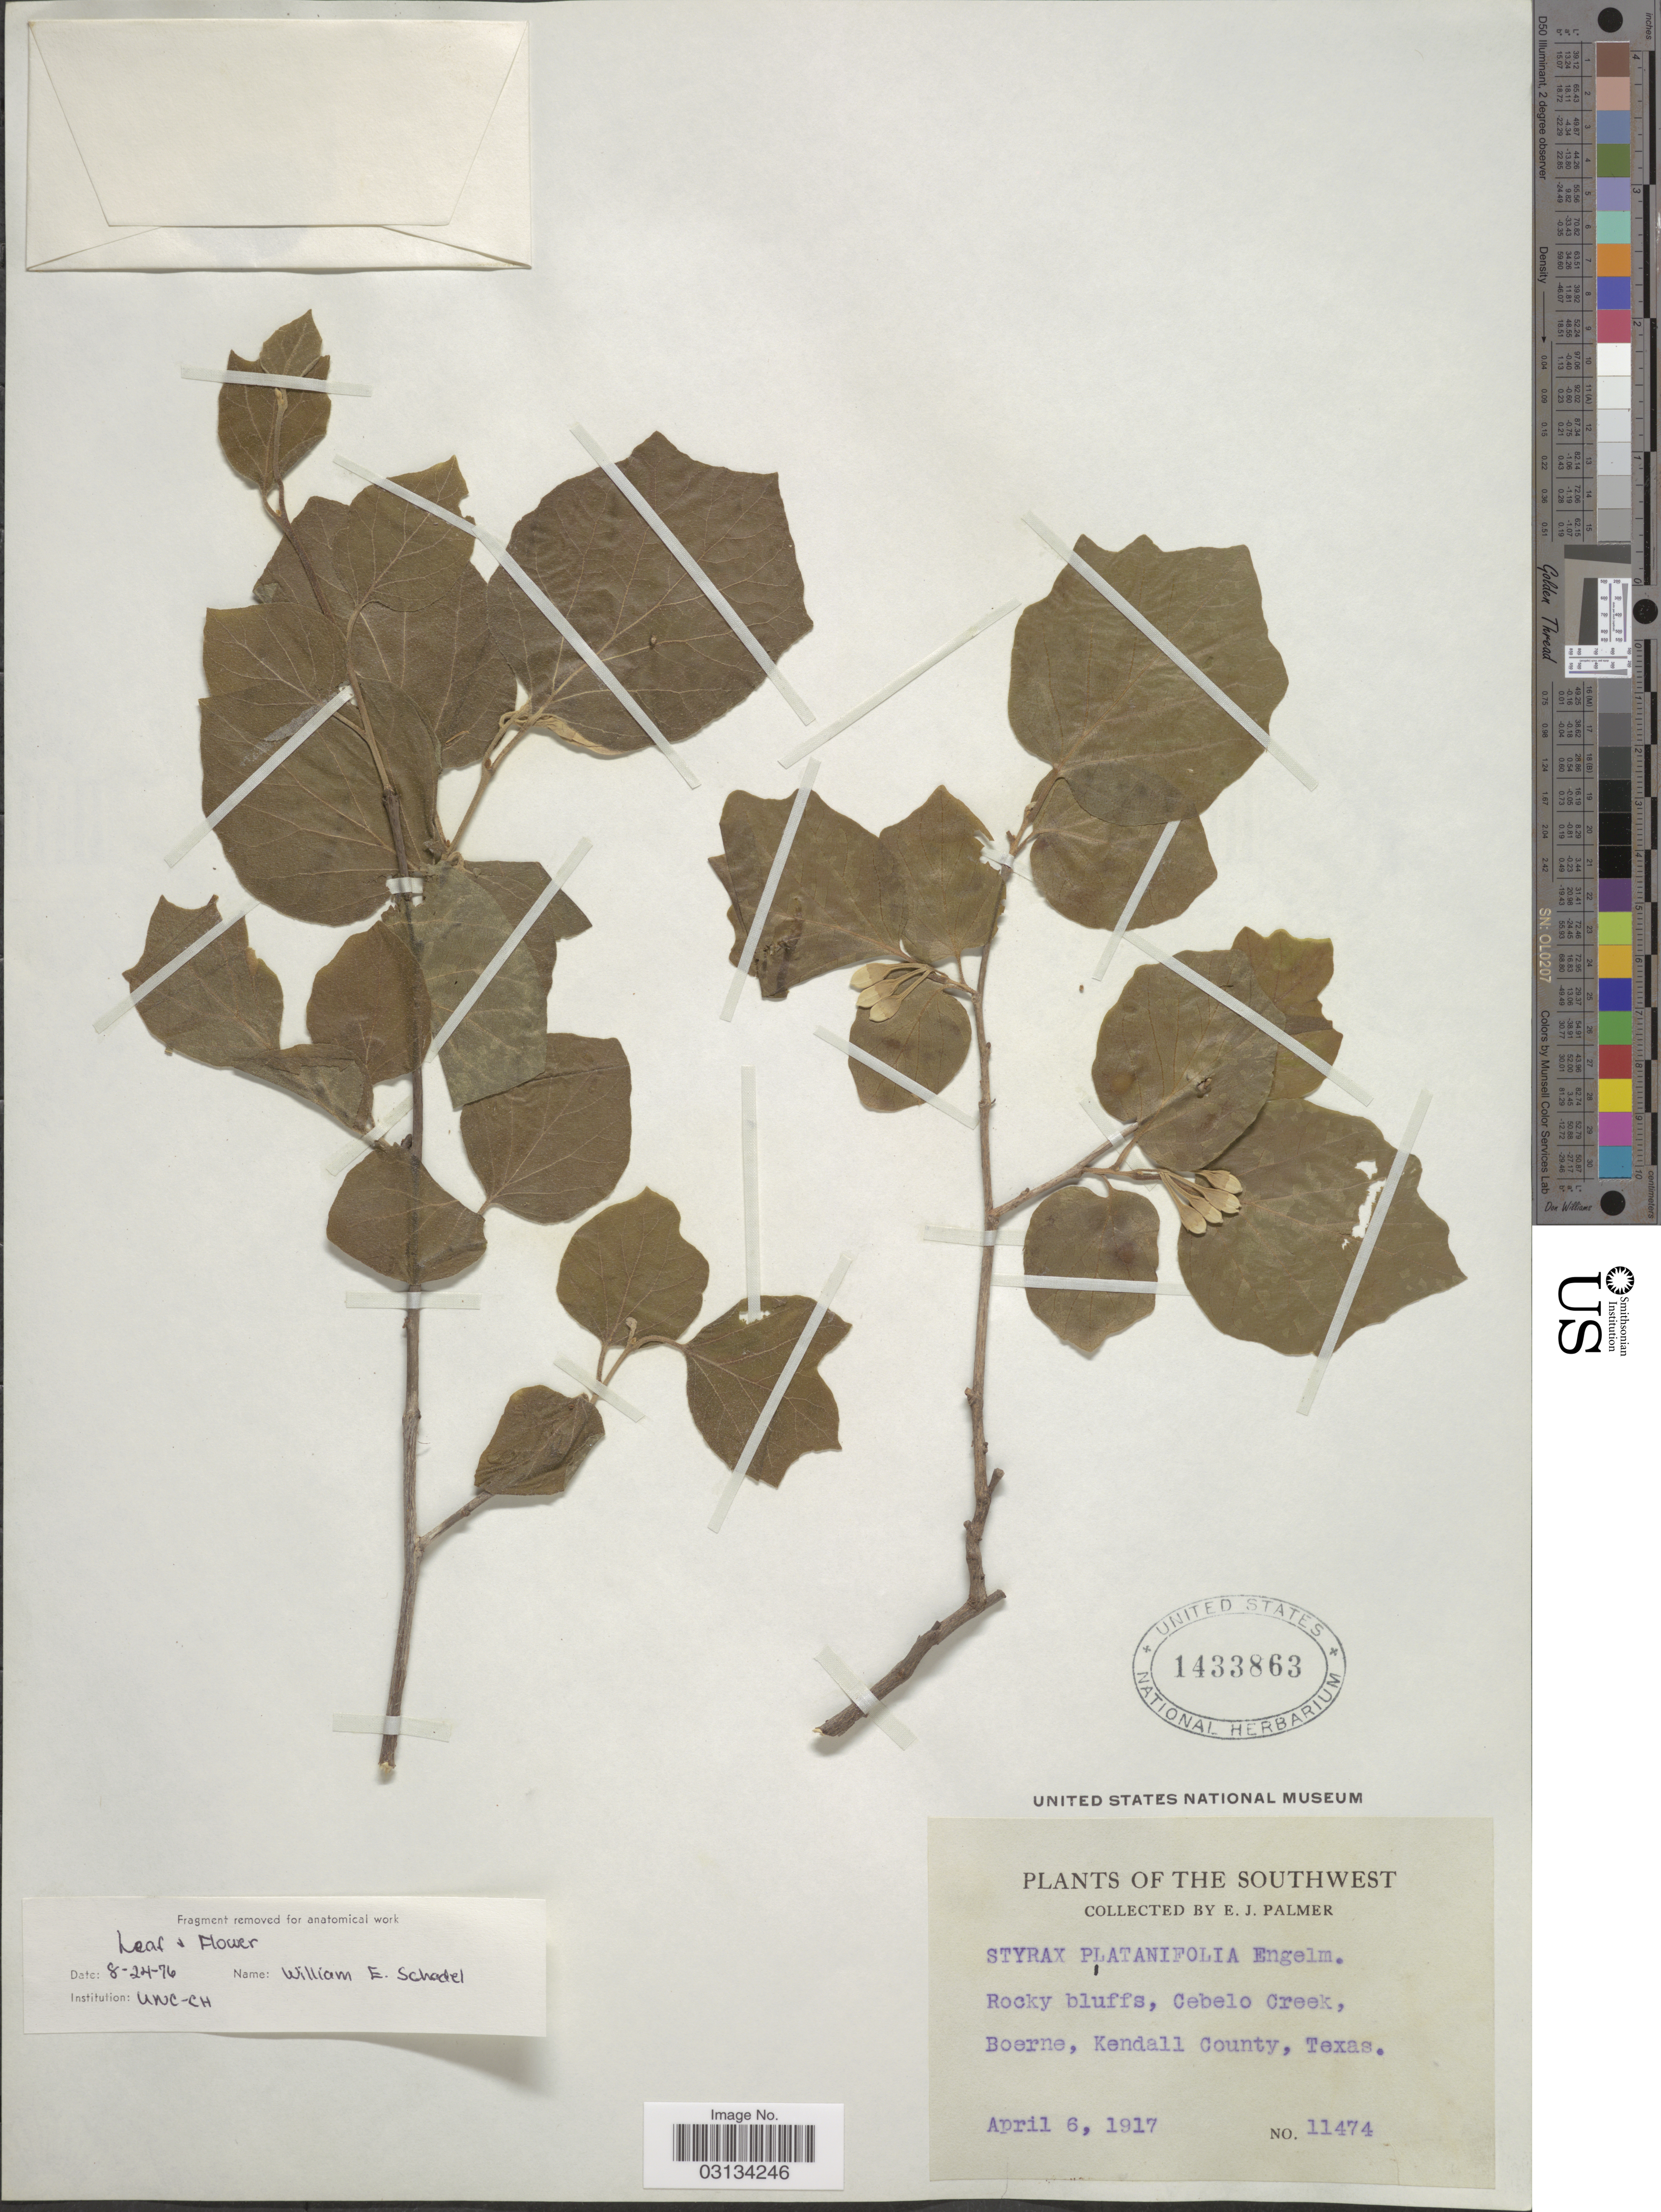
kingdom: Plantae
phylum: Tracheophyta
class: Magnoliopsida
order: Ericales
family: Styracaceae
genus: Styrax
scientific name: Styrax platanifolius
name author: Engelm. ex Torr.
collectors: E. J. Palmer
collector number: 11474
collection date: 1917-04-06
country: United States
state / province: Texas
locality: The Southwest. Rocky bluffs, Cebelo Creek, Boerne, Kendall County.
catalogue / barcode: US 1433863